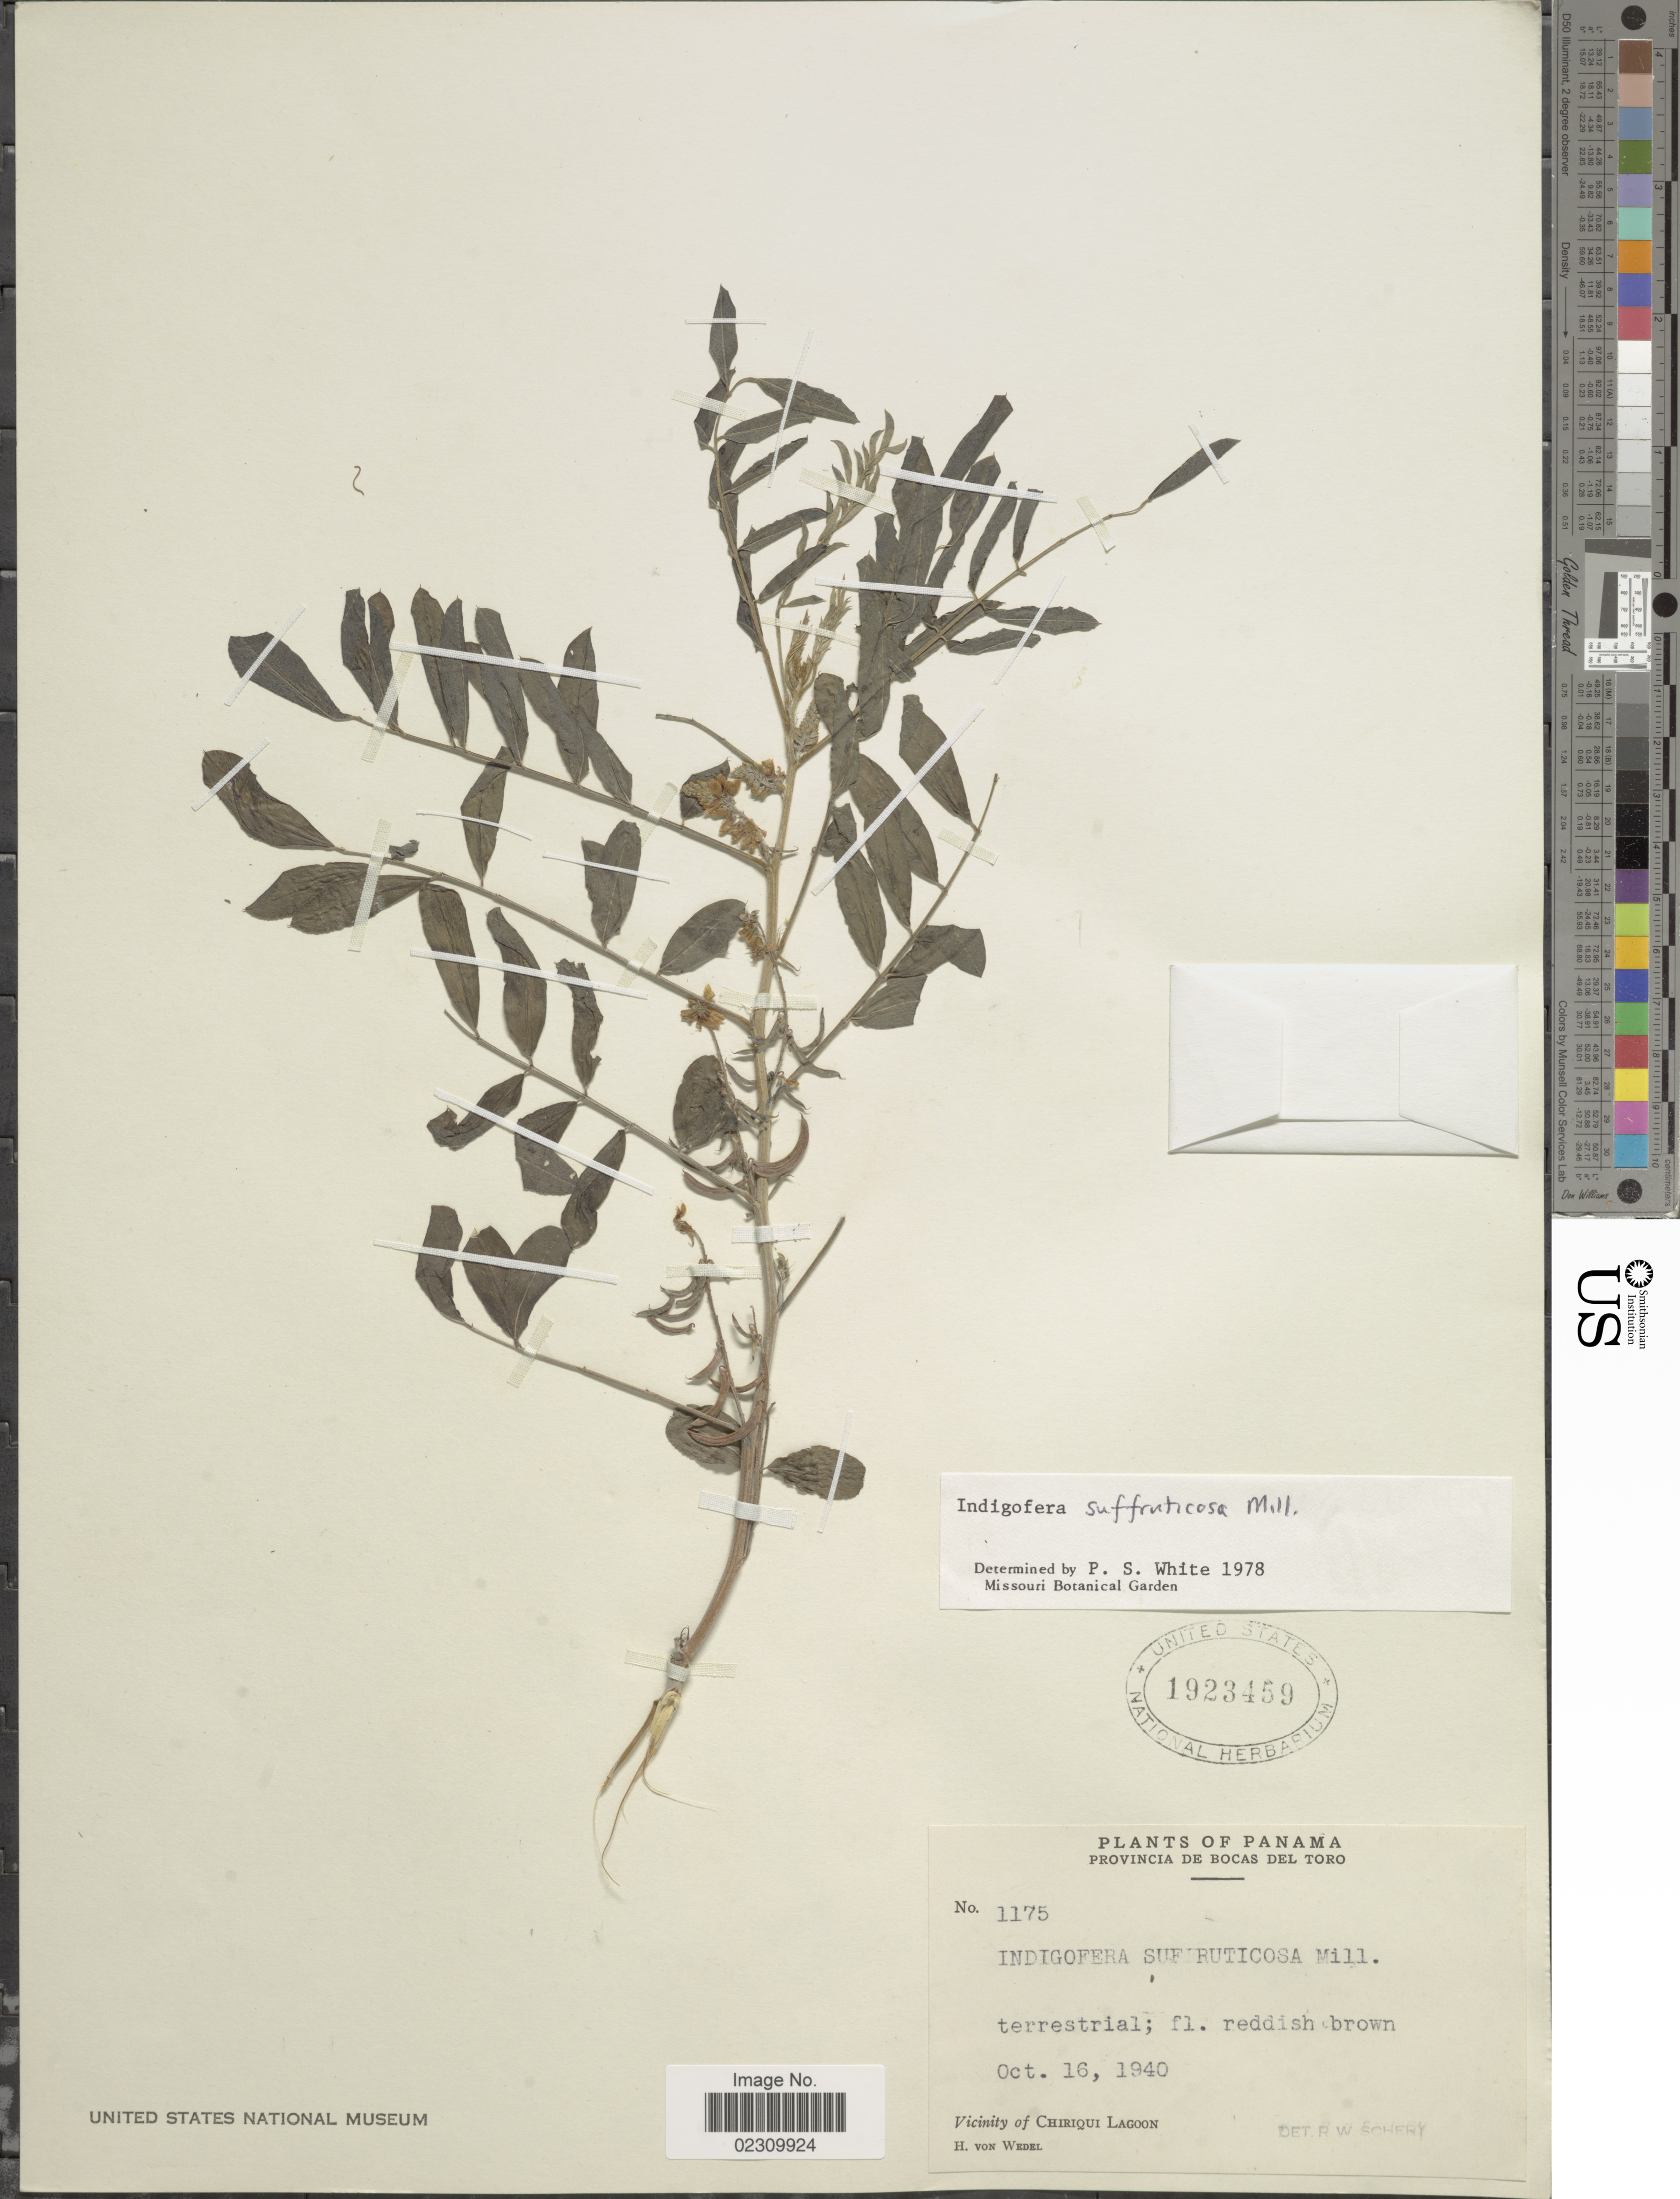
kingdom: Plantae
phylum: Tracheophyta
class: Magnoliopsida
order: Fabales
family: Fabaceae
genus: Indigofera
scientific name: Indigofera suffruticosa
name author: Mill.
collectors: H. von Wedel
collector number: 1175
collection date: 1940-10-16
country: Panama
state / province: Bocas del Toro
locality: Vicinity of Chiriqui Lagoon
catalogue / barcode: US 1923459